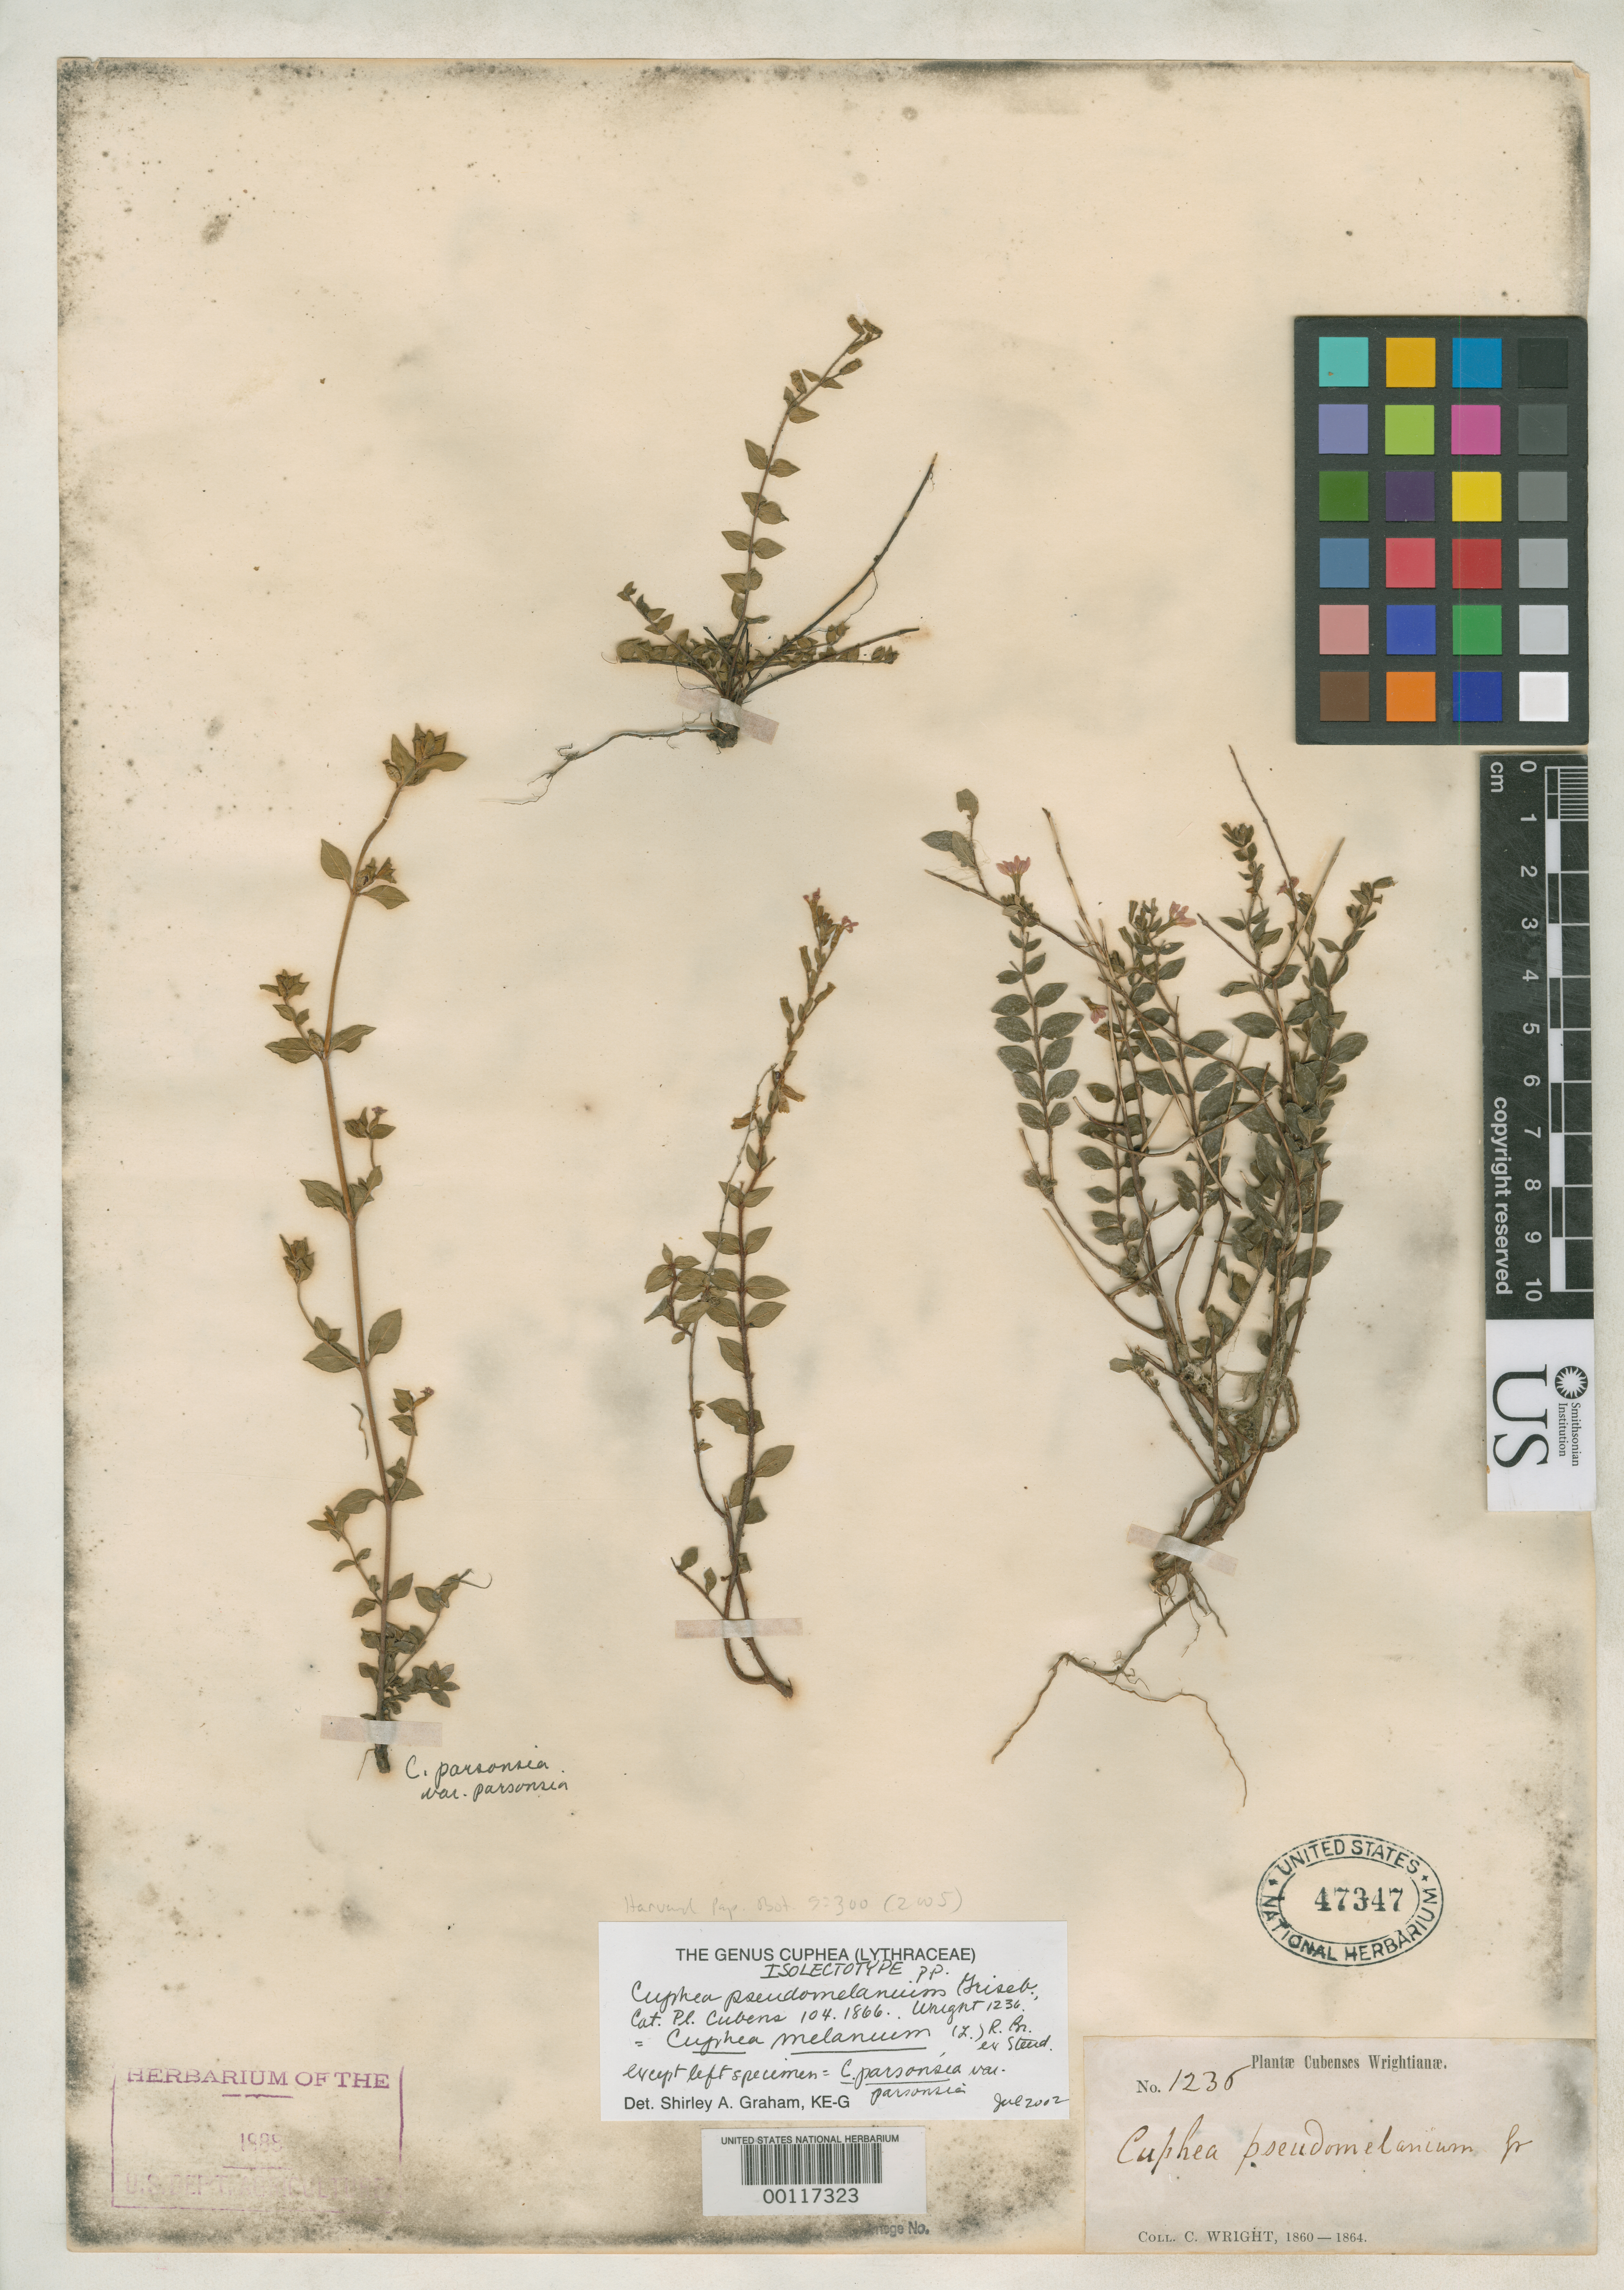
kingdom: Plantae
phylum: Tracheophyta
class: Magnoliopsida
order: Myrtales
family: Lythraceae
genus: Cuphea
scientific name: Cuphea pseudomelanium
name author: Griseb.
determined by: Graham, Shirley Ann Tousch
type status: Isolectotype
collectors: C. Wright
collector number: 1236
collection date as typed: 1860 to -- --- 1864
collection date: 1860/1864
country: Cuba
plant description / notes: As annotated by Graham (2002), one specimen on sheet is Cuphea parsonsia .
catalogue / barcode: US 47347